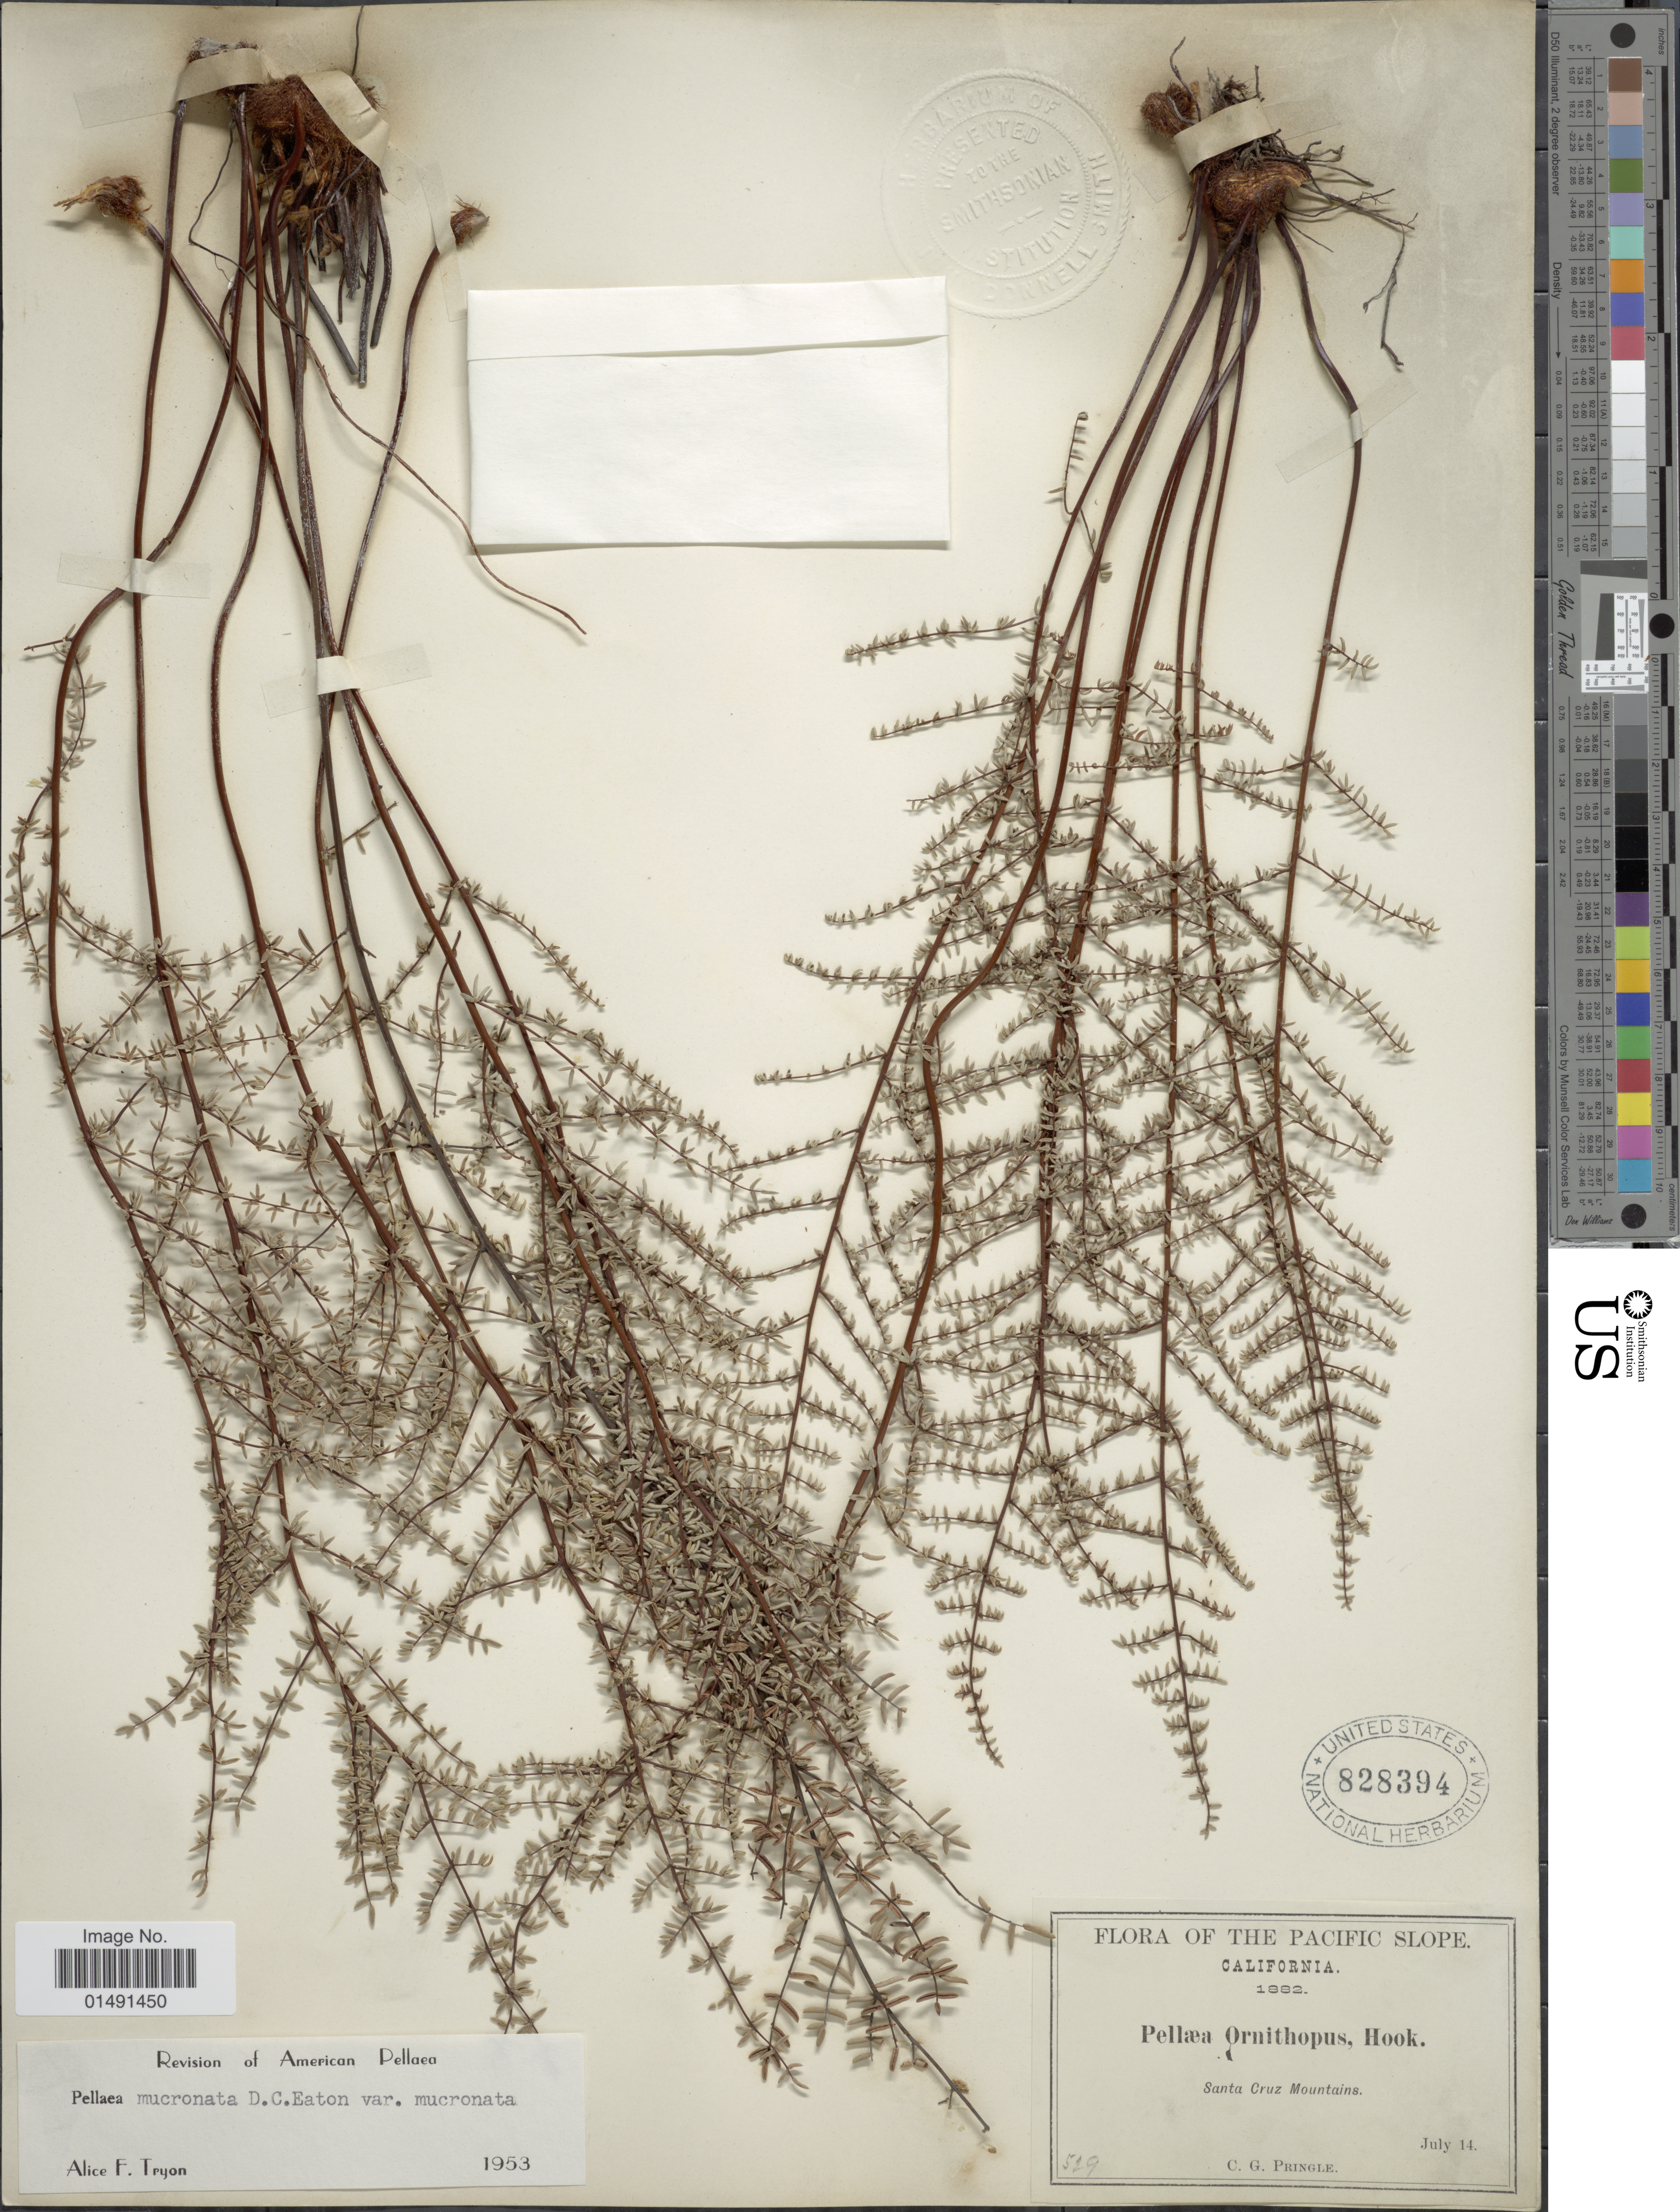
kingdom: Plantae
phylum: Tracheophyta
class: Polypodiopsida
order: Polypodiales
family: Pteridaceae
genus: Pellaea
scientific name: Pellaea mucronata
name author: (D.C. Eaton) D.C. Eaton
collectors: C. G. Pringle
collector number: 529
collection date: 1882-07-14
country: United States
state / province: California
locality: The Pacific Slope, Santa Cruz Mountains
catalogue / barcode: US 828394